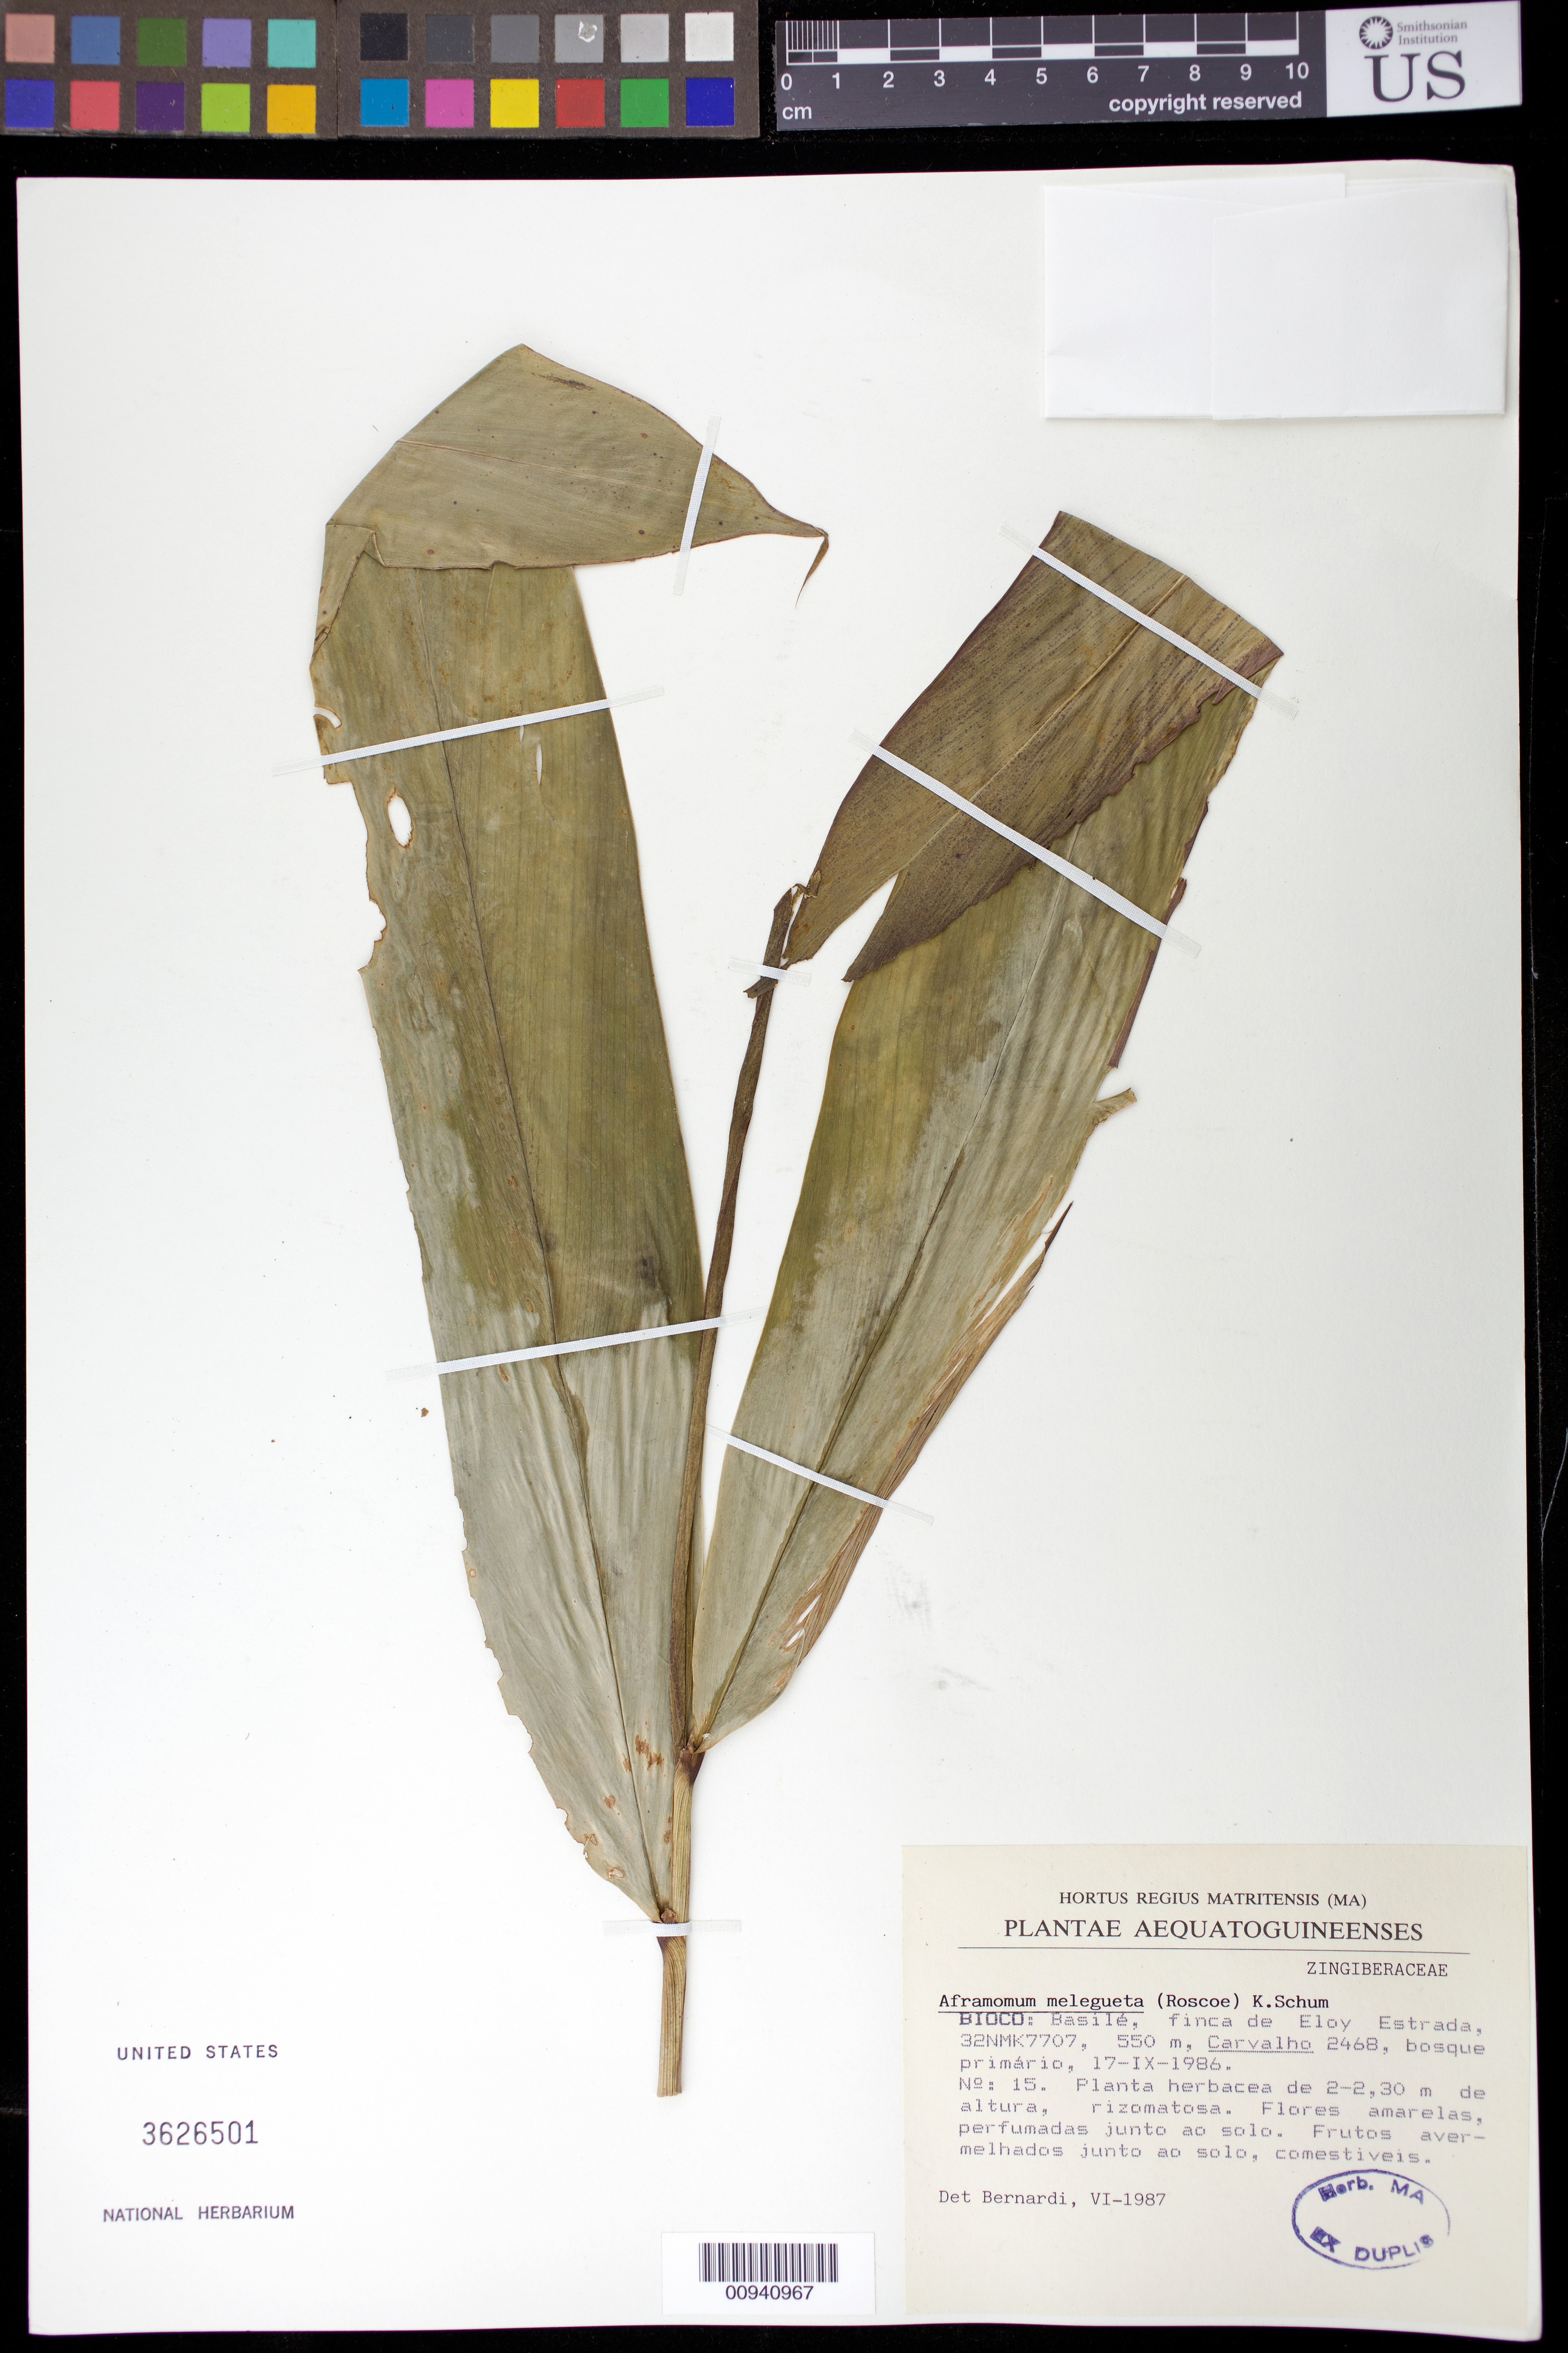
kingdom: Plantae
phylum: Tracheophyta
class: Liliopsida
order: Zingiberales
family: Zingiberaceae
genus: Aframomum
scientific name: Aframomum melegueta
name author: (Roscoe) K. Schum.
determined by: Bernardi, L.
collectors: Carvalho, --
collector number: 2468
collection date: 1986-09-17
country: Equatorial Guinea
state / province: Bioko Sur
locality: Malabo, Luba. Estrada km 43, 32NMJ5388, plantagoes de cacau junto a linha de agua..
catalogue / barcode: US 3626501